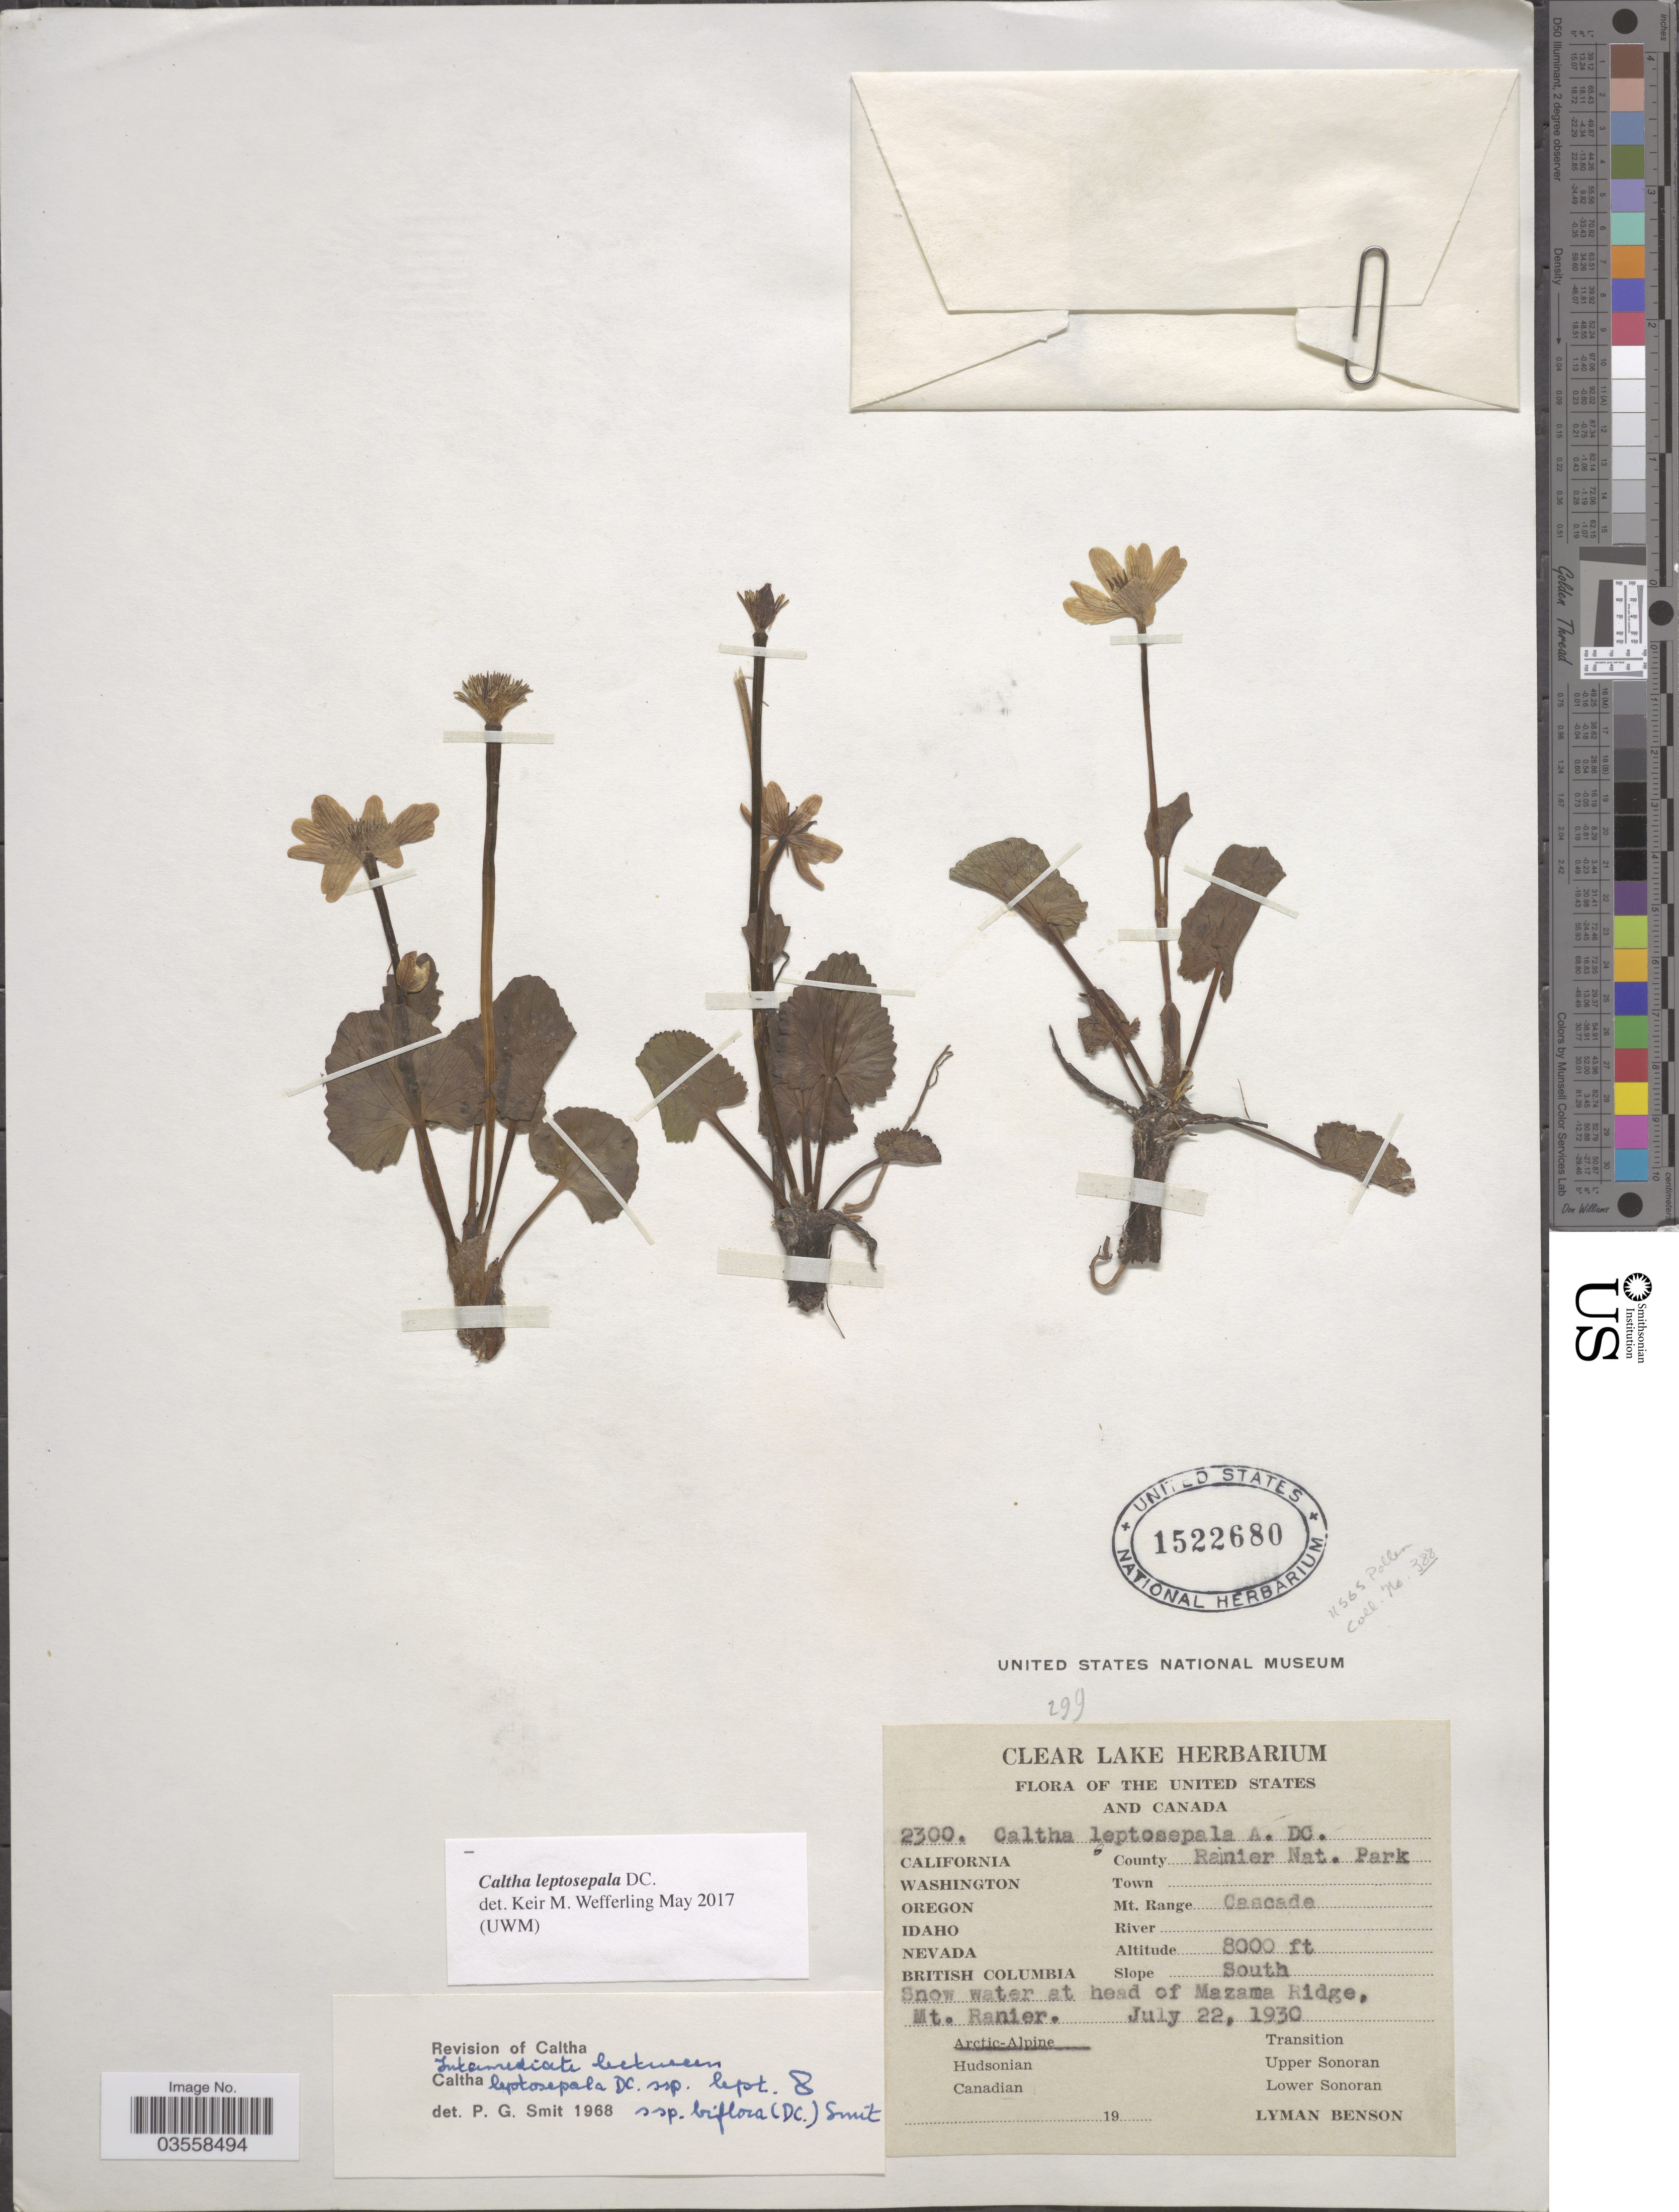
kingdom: Plantae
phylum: Tracheophyta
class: Magnoliopsida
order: Ranunculales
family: Ranunculaceae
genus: Caltha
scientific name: Caltha leptosepala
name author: DC.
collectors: L. D. Benson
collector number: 2300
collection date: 1930-07-22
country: United States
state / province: Washington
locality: The United States and Canada. County Rainier Nat. Park. Mt. Range Cascade. Slope South. Snow water at head of Mazama Ridge, Mt. Rainier. Arctic-Alpine.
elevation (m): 2438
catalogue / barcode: US 1522680